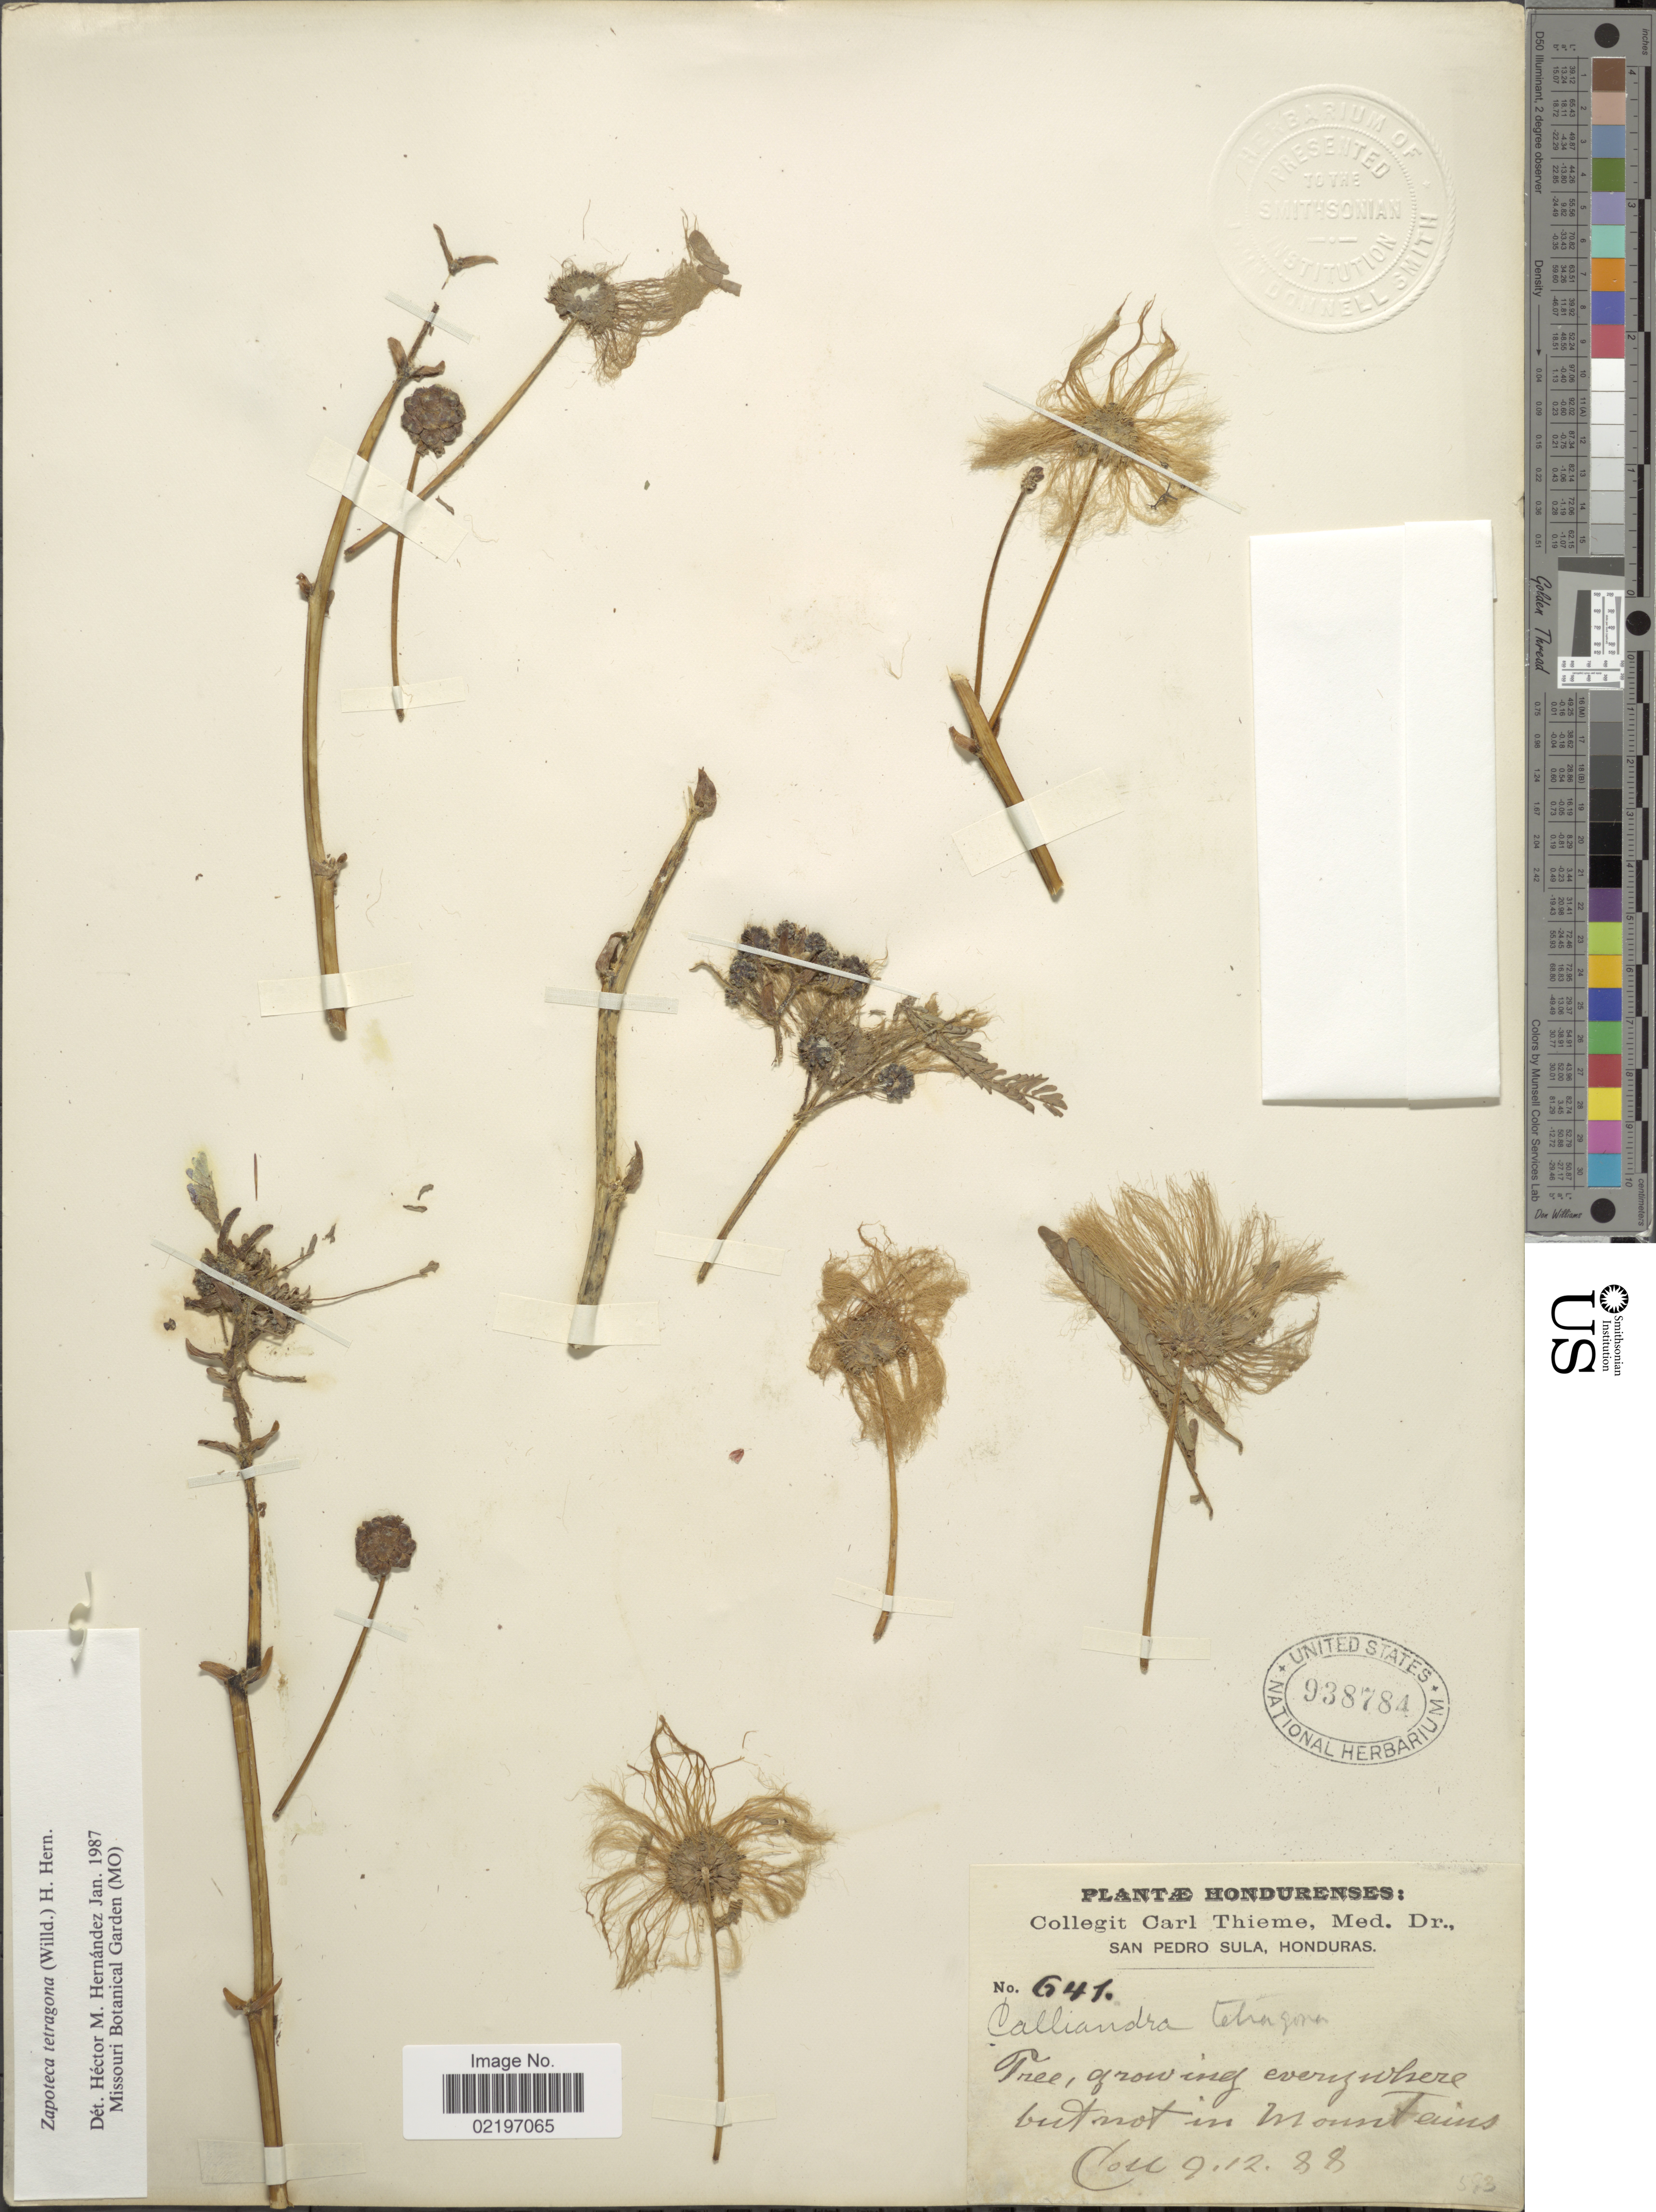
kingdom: Plantae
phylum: Tracheophyta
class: Magnoliopsida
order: Fabales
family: Fabaceae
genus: Zapoteca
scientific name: Zapoteca tetragona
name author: (Willd.) H.M. Hern.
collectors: C. Thieme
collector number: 641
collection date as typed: Transcribed d/m/y: 9/12/88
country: Honduras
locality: San Pedro Sula.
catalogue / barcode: US 938784